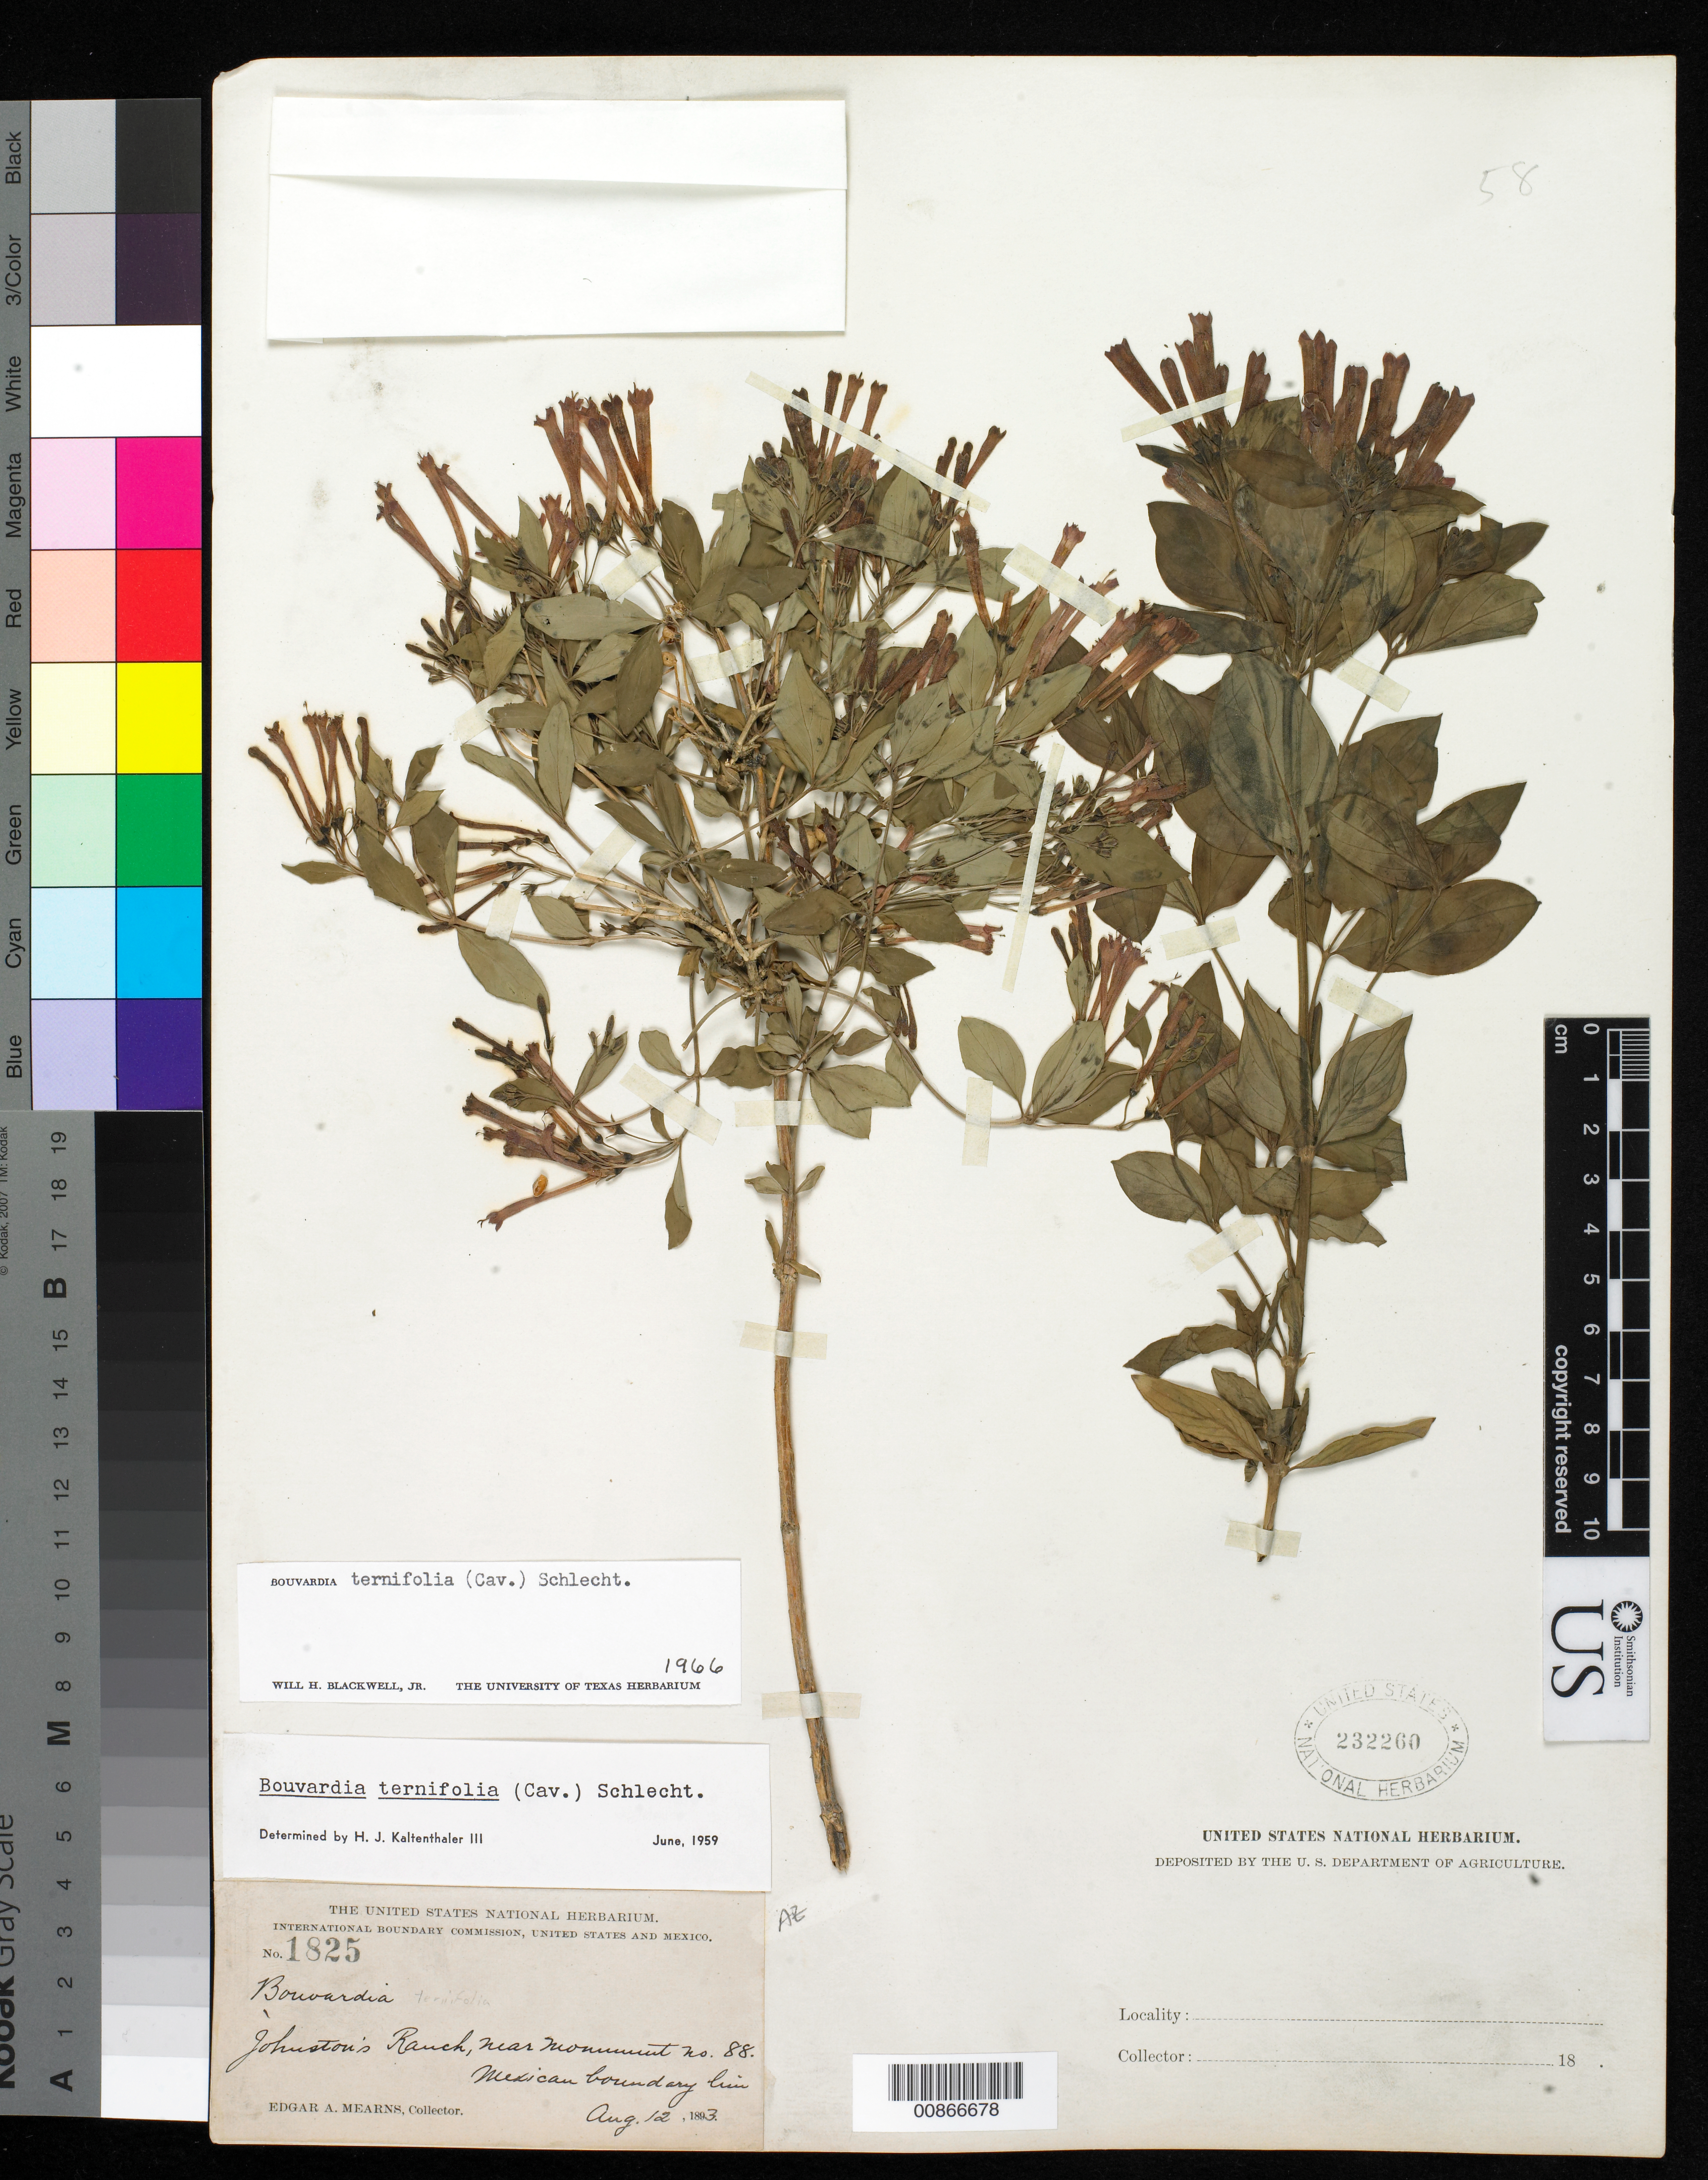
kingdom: Plantae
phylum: Tracheophyta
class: Magnoliopsida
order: Gentianales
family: Rubiaceae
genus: Bouvardia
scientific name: Bouvardia ternifolia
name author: (Cav.) Schltdl.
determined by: Blackwell, W. H., Jr.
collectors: E. A. Mearns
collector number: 1825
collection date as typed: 12 Aug 1893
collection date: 1893-08-12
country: United States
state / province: Arizona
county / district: Cochise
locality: Johnston's Ranch, near monument no. 88. Mexican Boundary Line.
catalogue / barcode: US 232260